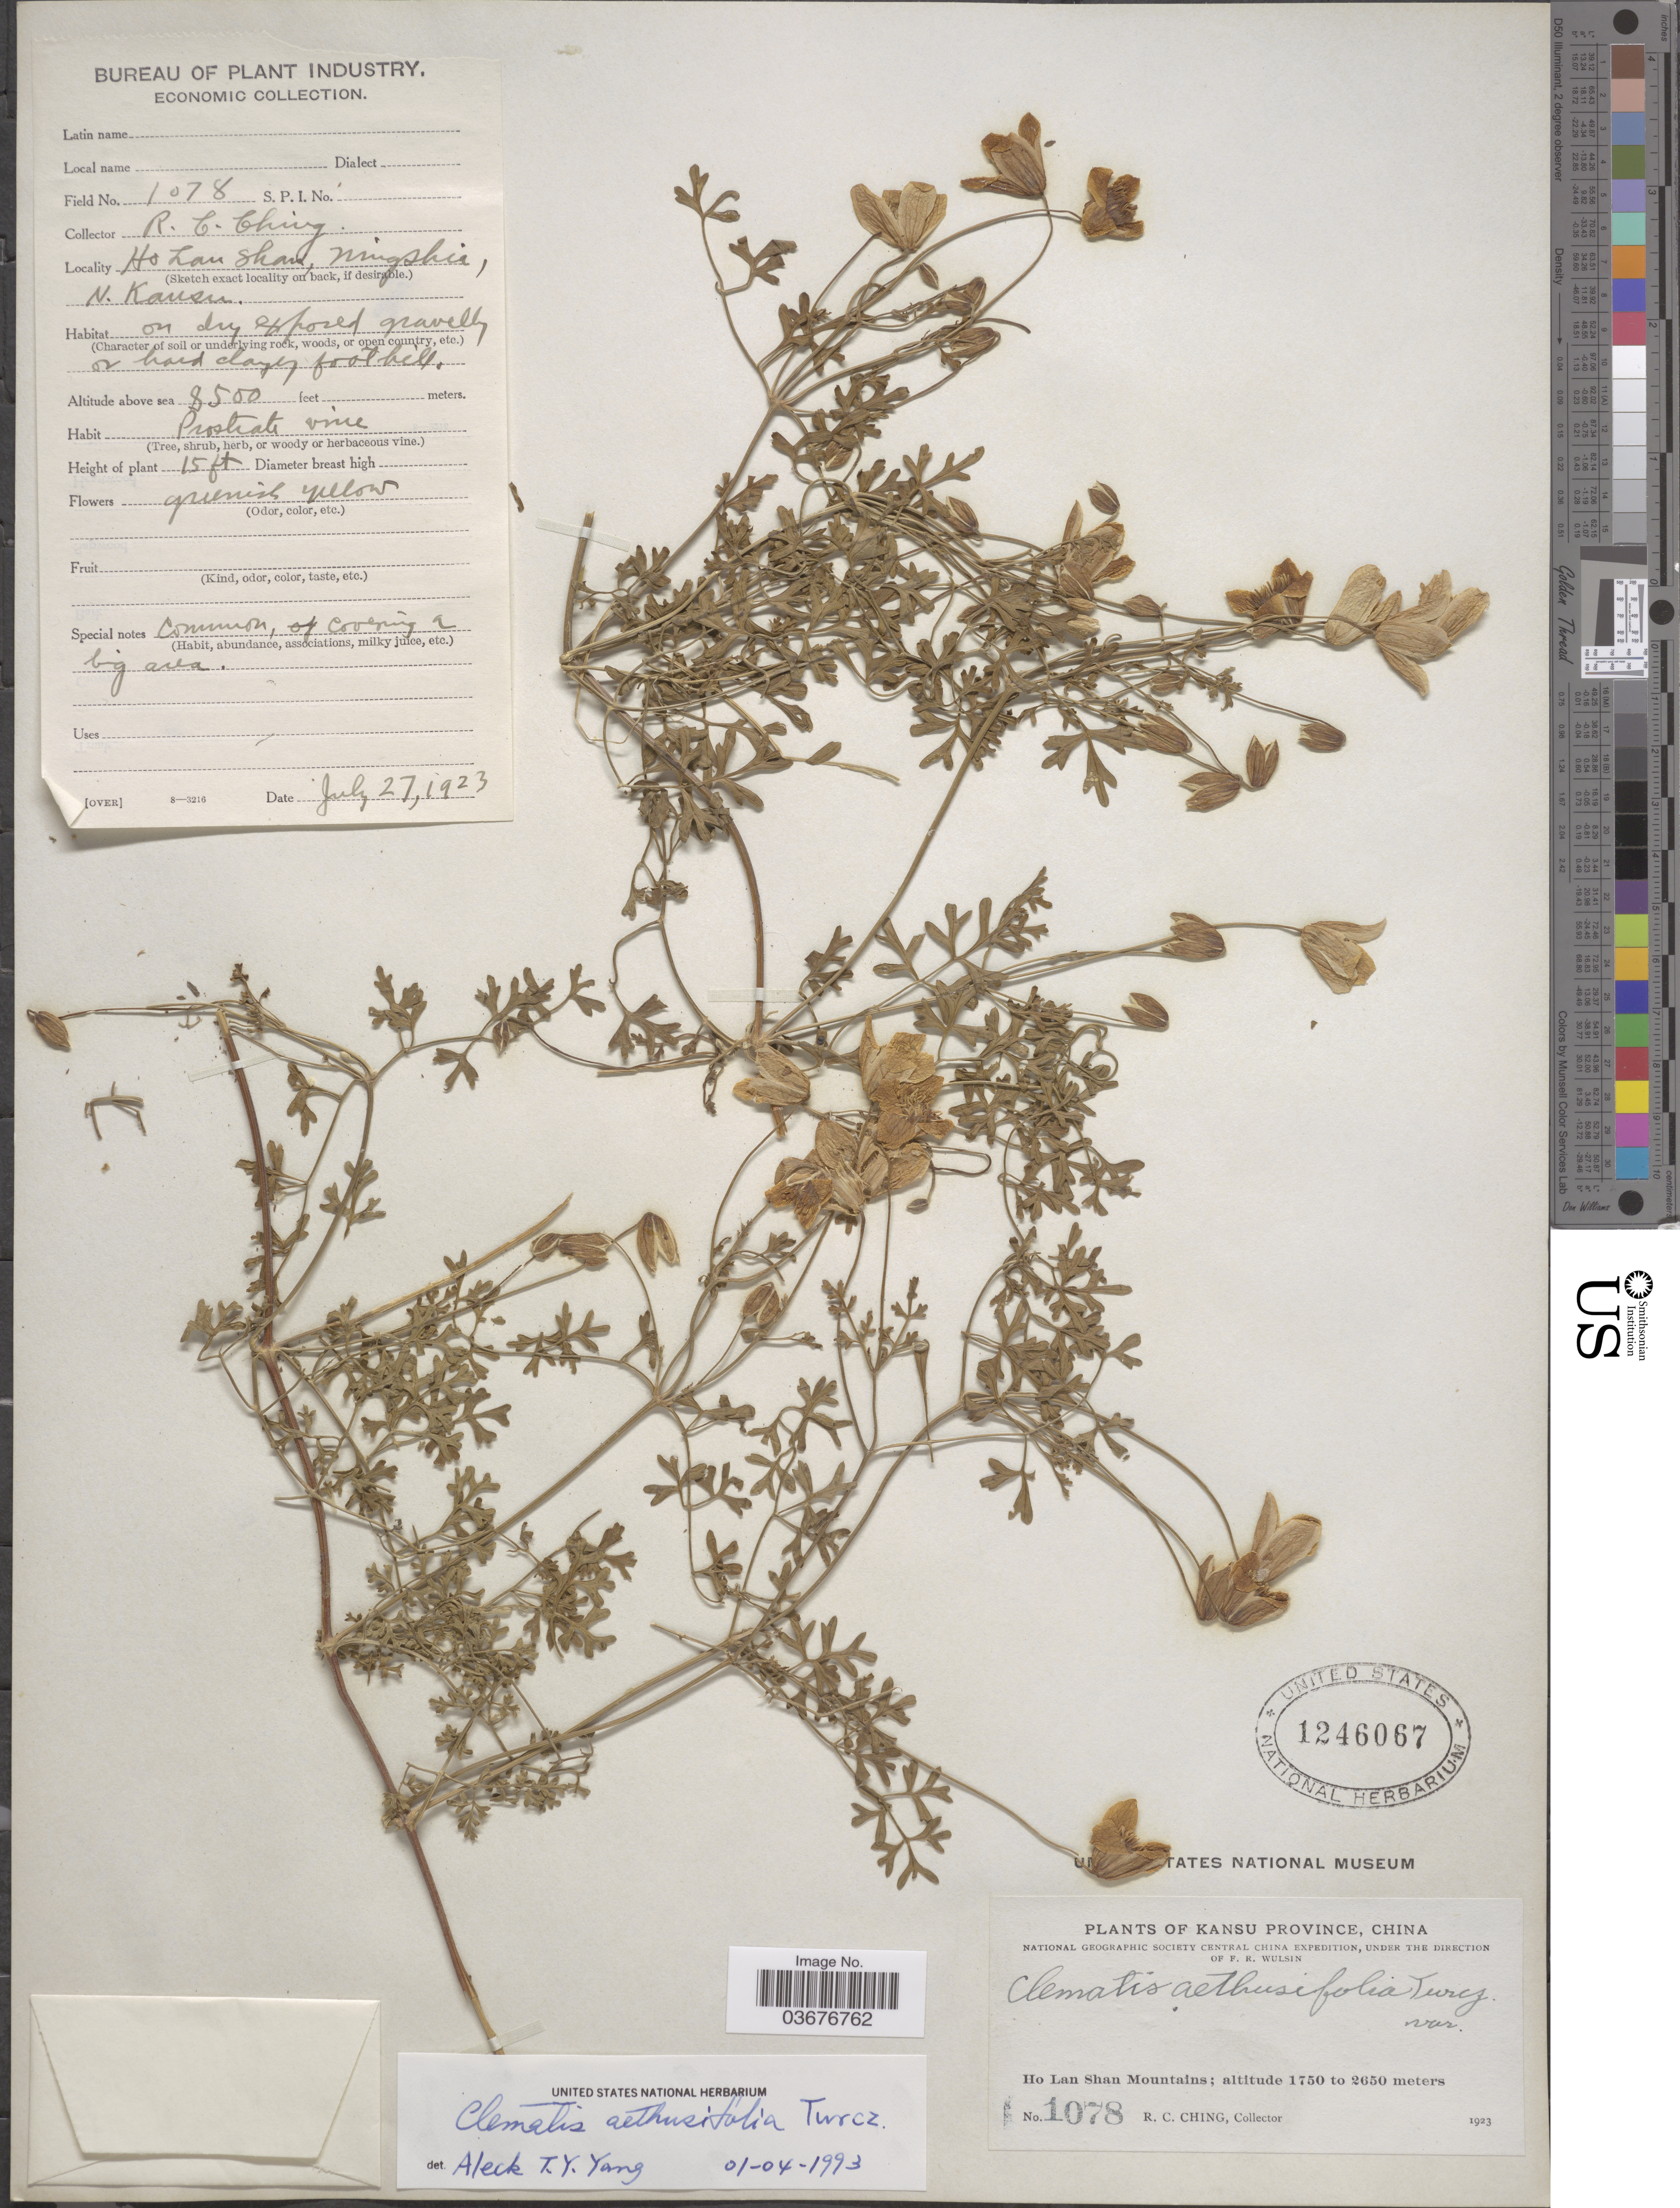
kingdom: Plantae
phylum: Tracheophyta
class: Magnoliopsida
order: Ranunculales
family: Ranunculaceae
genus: Clematis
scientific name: Clematis aethusifolia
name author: Turcz.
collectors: R. C. Ching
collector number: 1078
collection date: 1923-07-27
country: China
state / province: Gansu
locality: Ho Lan Shan, Ningshia, N. Kansu. Kansu Province. Ho Lan Shan Mountains.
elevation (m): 2591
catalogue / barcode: US 1246067